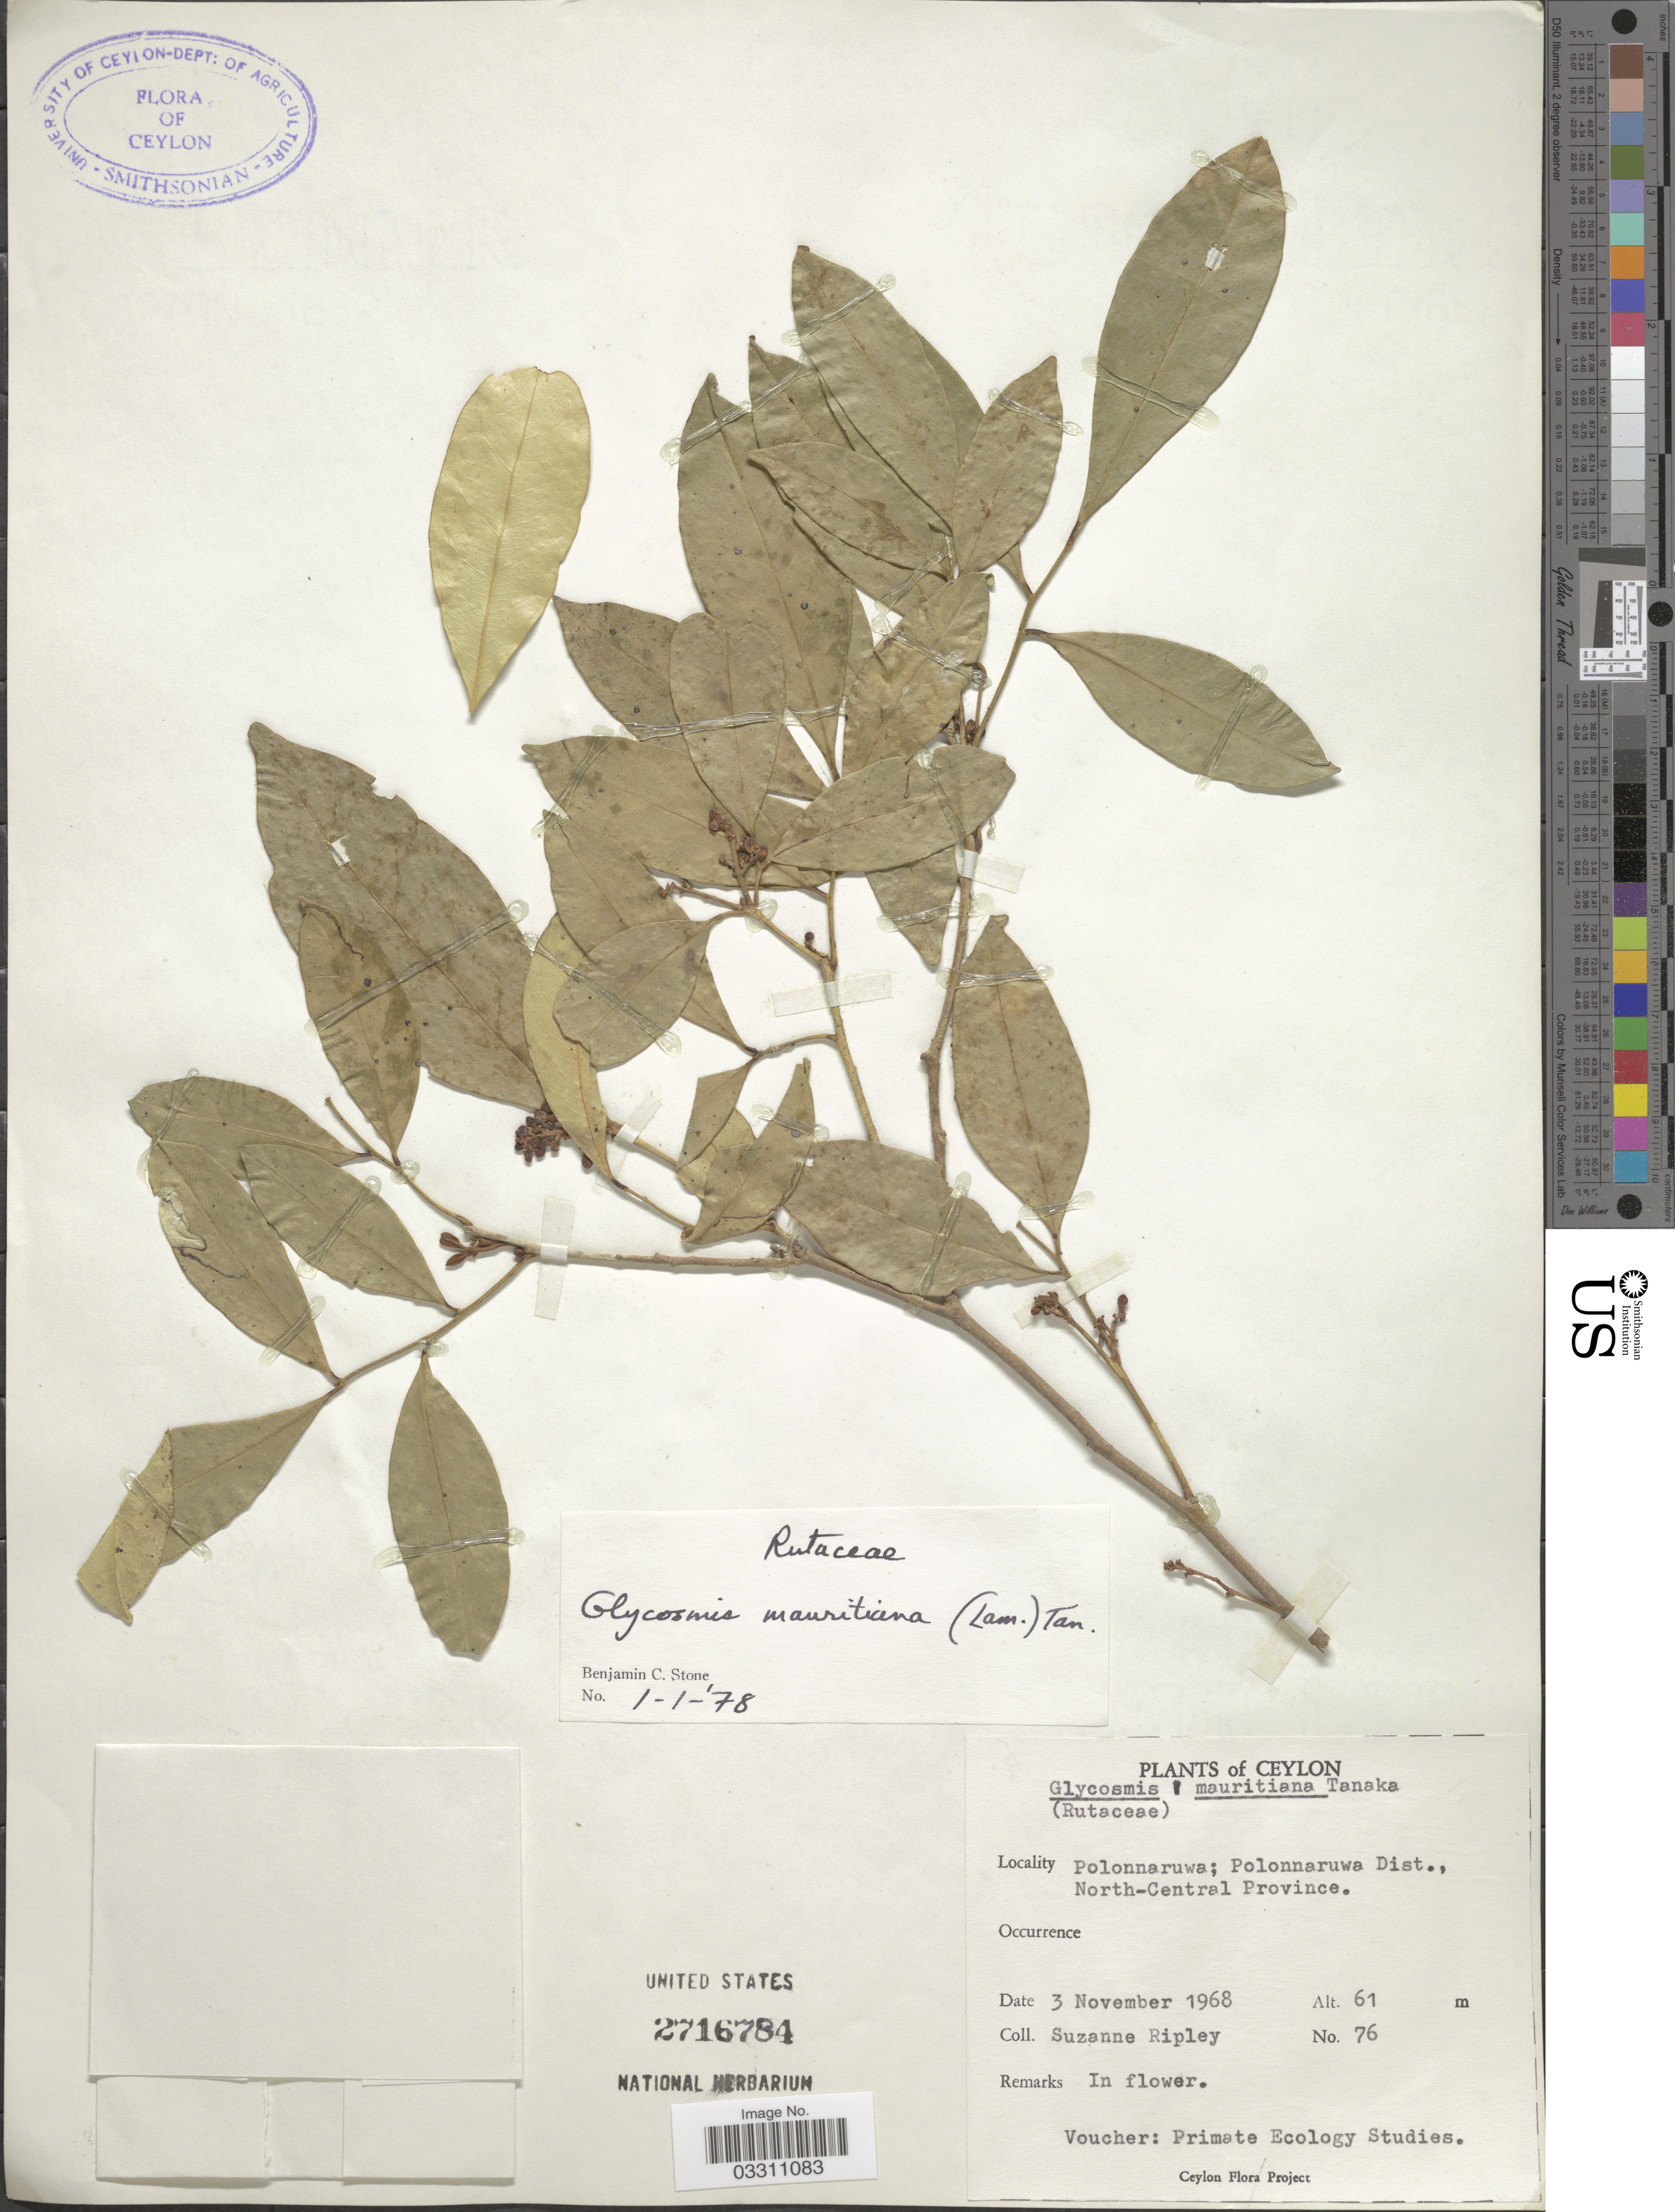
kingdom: Plantae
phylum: Tracheophyta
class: Magnoliopsida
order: Sapindales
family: Rutaceae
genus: Glycosmis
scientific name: Glycosmis mauritiana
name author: (Lamkey) Tanaka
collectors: S. Ripley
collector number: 76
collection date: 1968-11-03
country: Sri Lanka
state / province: North Central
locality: Ceylon, Polonnaruwa; Polonnaruwa Dist.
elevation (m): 61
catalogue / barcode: US 2716784